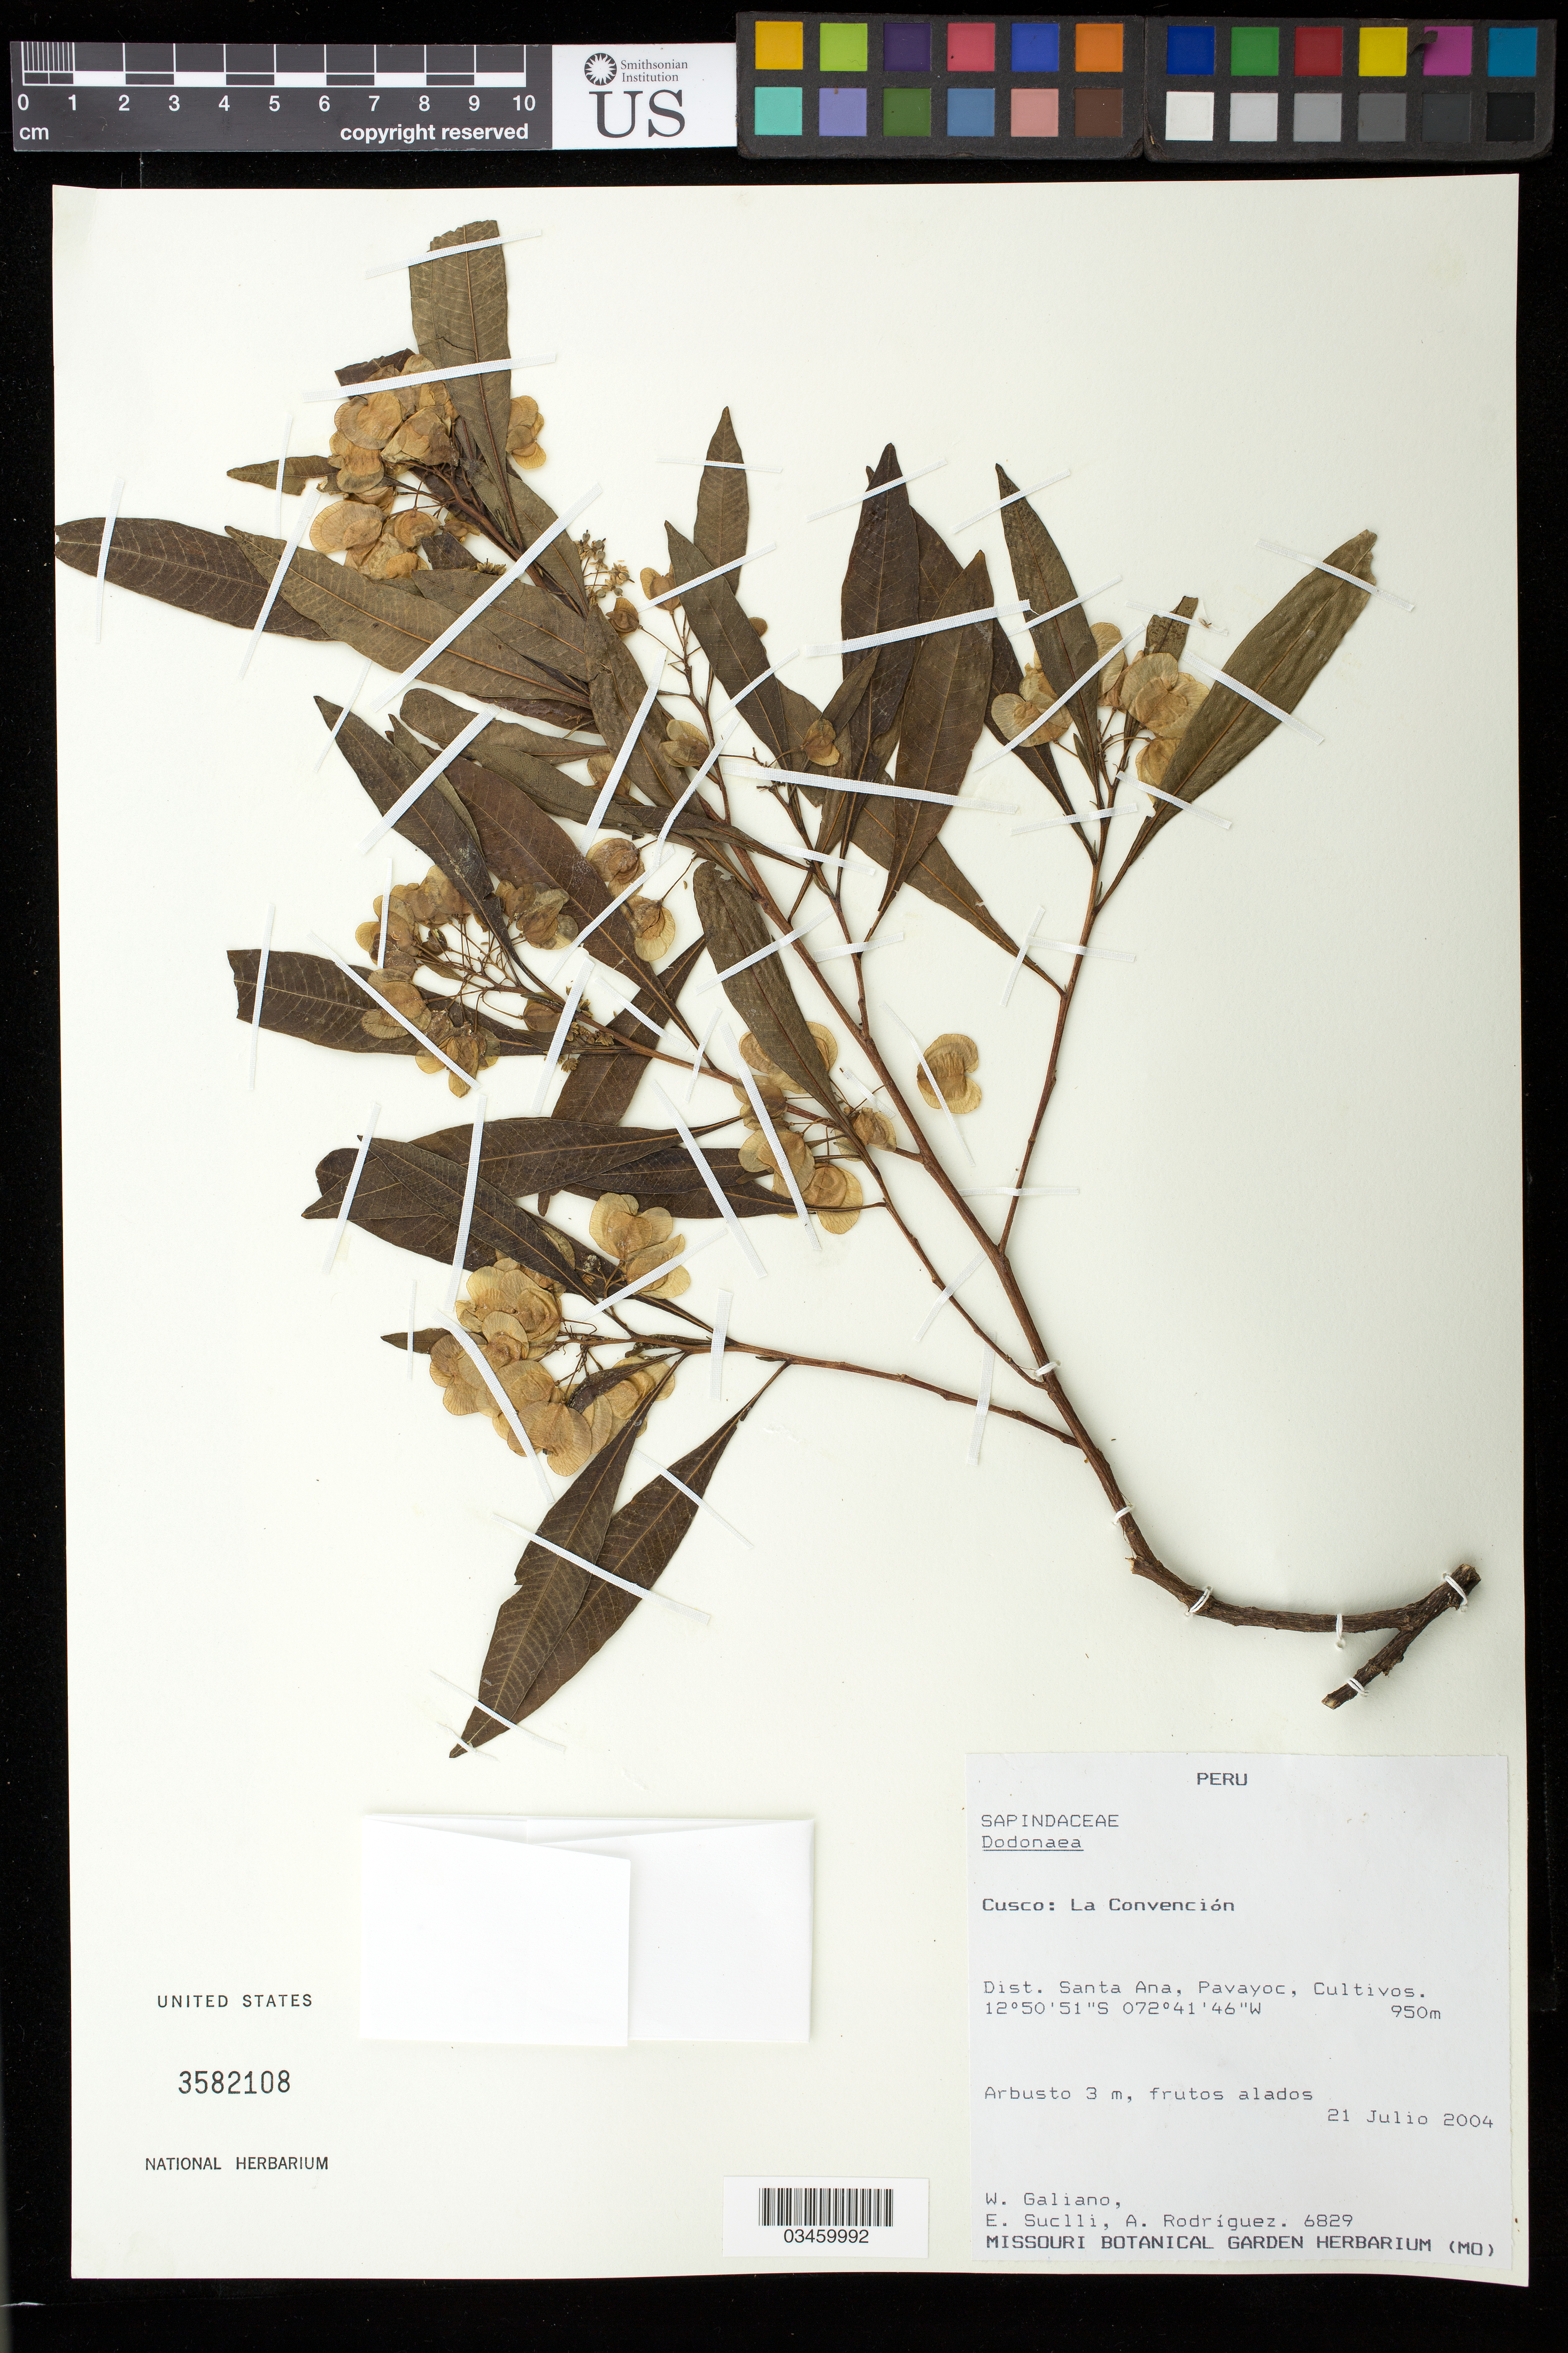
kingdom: Plantae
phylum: Tracheophyta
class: Magnoliopsida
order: Sapindales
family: Sapindaceae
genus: Dodonaea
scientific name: Dodonaea sp.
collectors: W. Galiano, E. Suclli & A. Rodríguez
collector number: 6829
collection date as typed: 19/May/2004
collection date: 2004-07-21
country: Peru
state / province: Cusco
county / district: La Convención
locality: Dist. Santa Ana, Pavayoc, Cultivos.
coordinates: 7 46 97, 77 59 33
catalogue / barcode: US 3582108